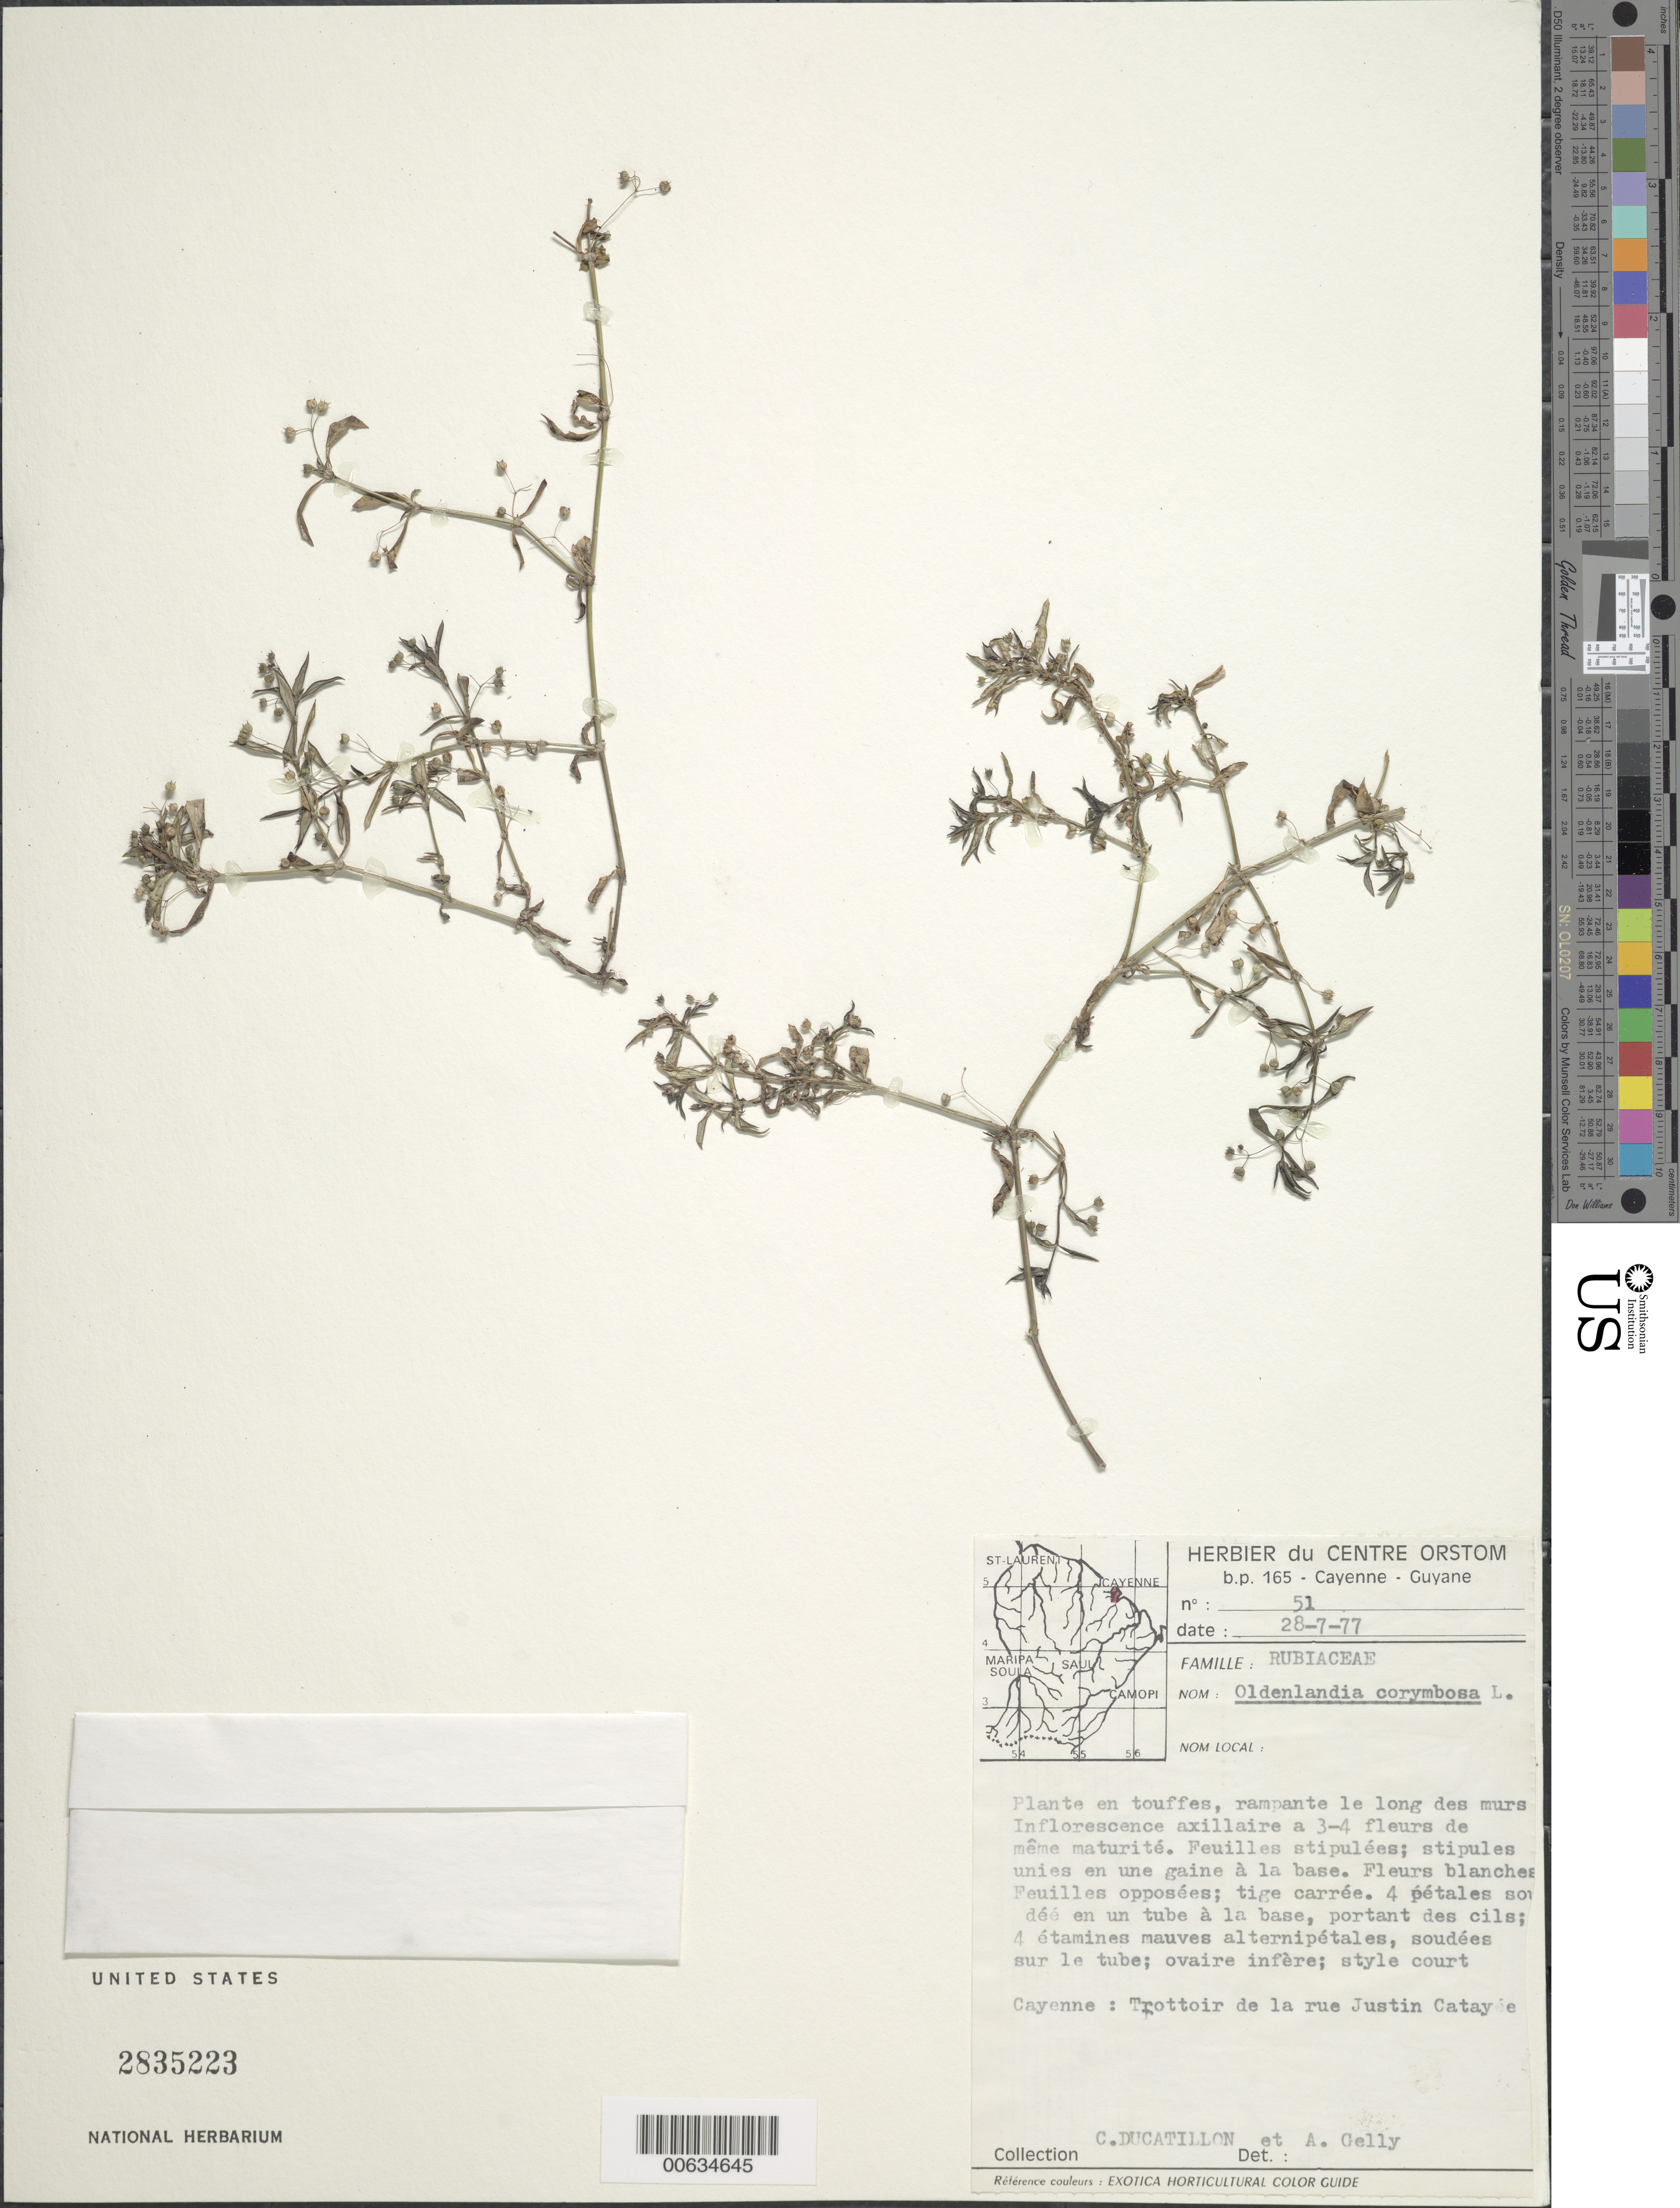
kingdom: Plantae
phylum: Tracheophyta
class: Magnoliopsida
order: Gentianales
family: Rubiaceae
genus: Oldenlandia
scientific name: Oldenlandia corymbosa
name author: L.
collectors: C. Ducatillon & A. Gelly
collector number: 51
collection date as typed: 28-Jul-77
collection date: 1977-07-28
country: French Guiana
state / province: Cayenne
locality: Cayenne, Rue Justin Catayée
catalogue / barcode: US 2835223